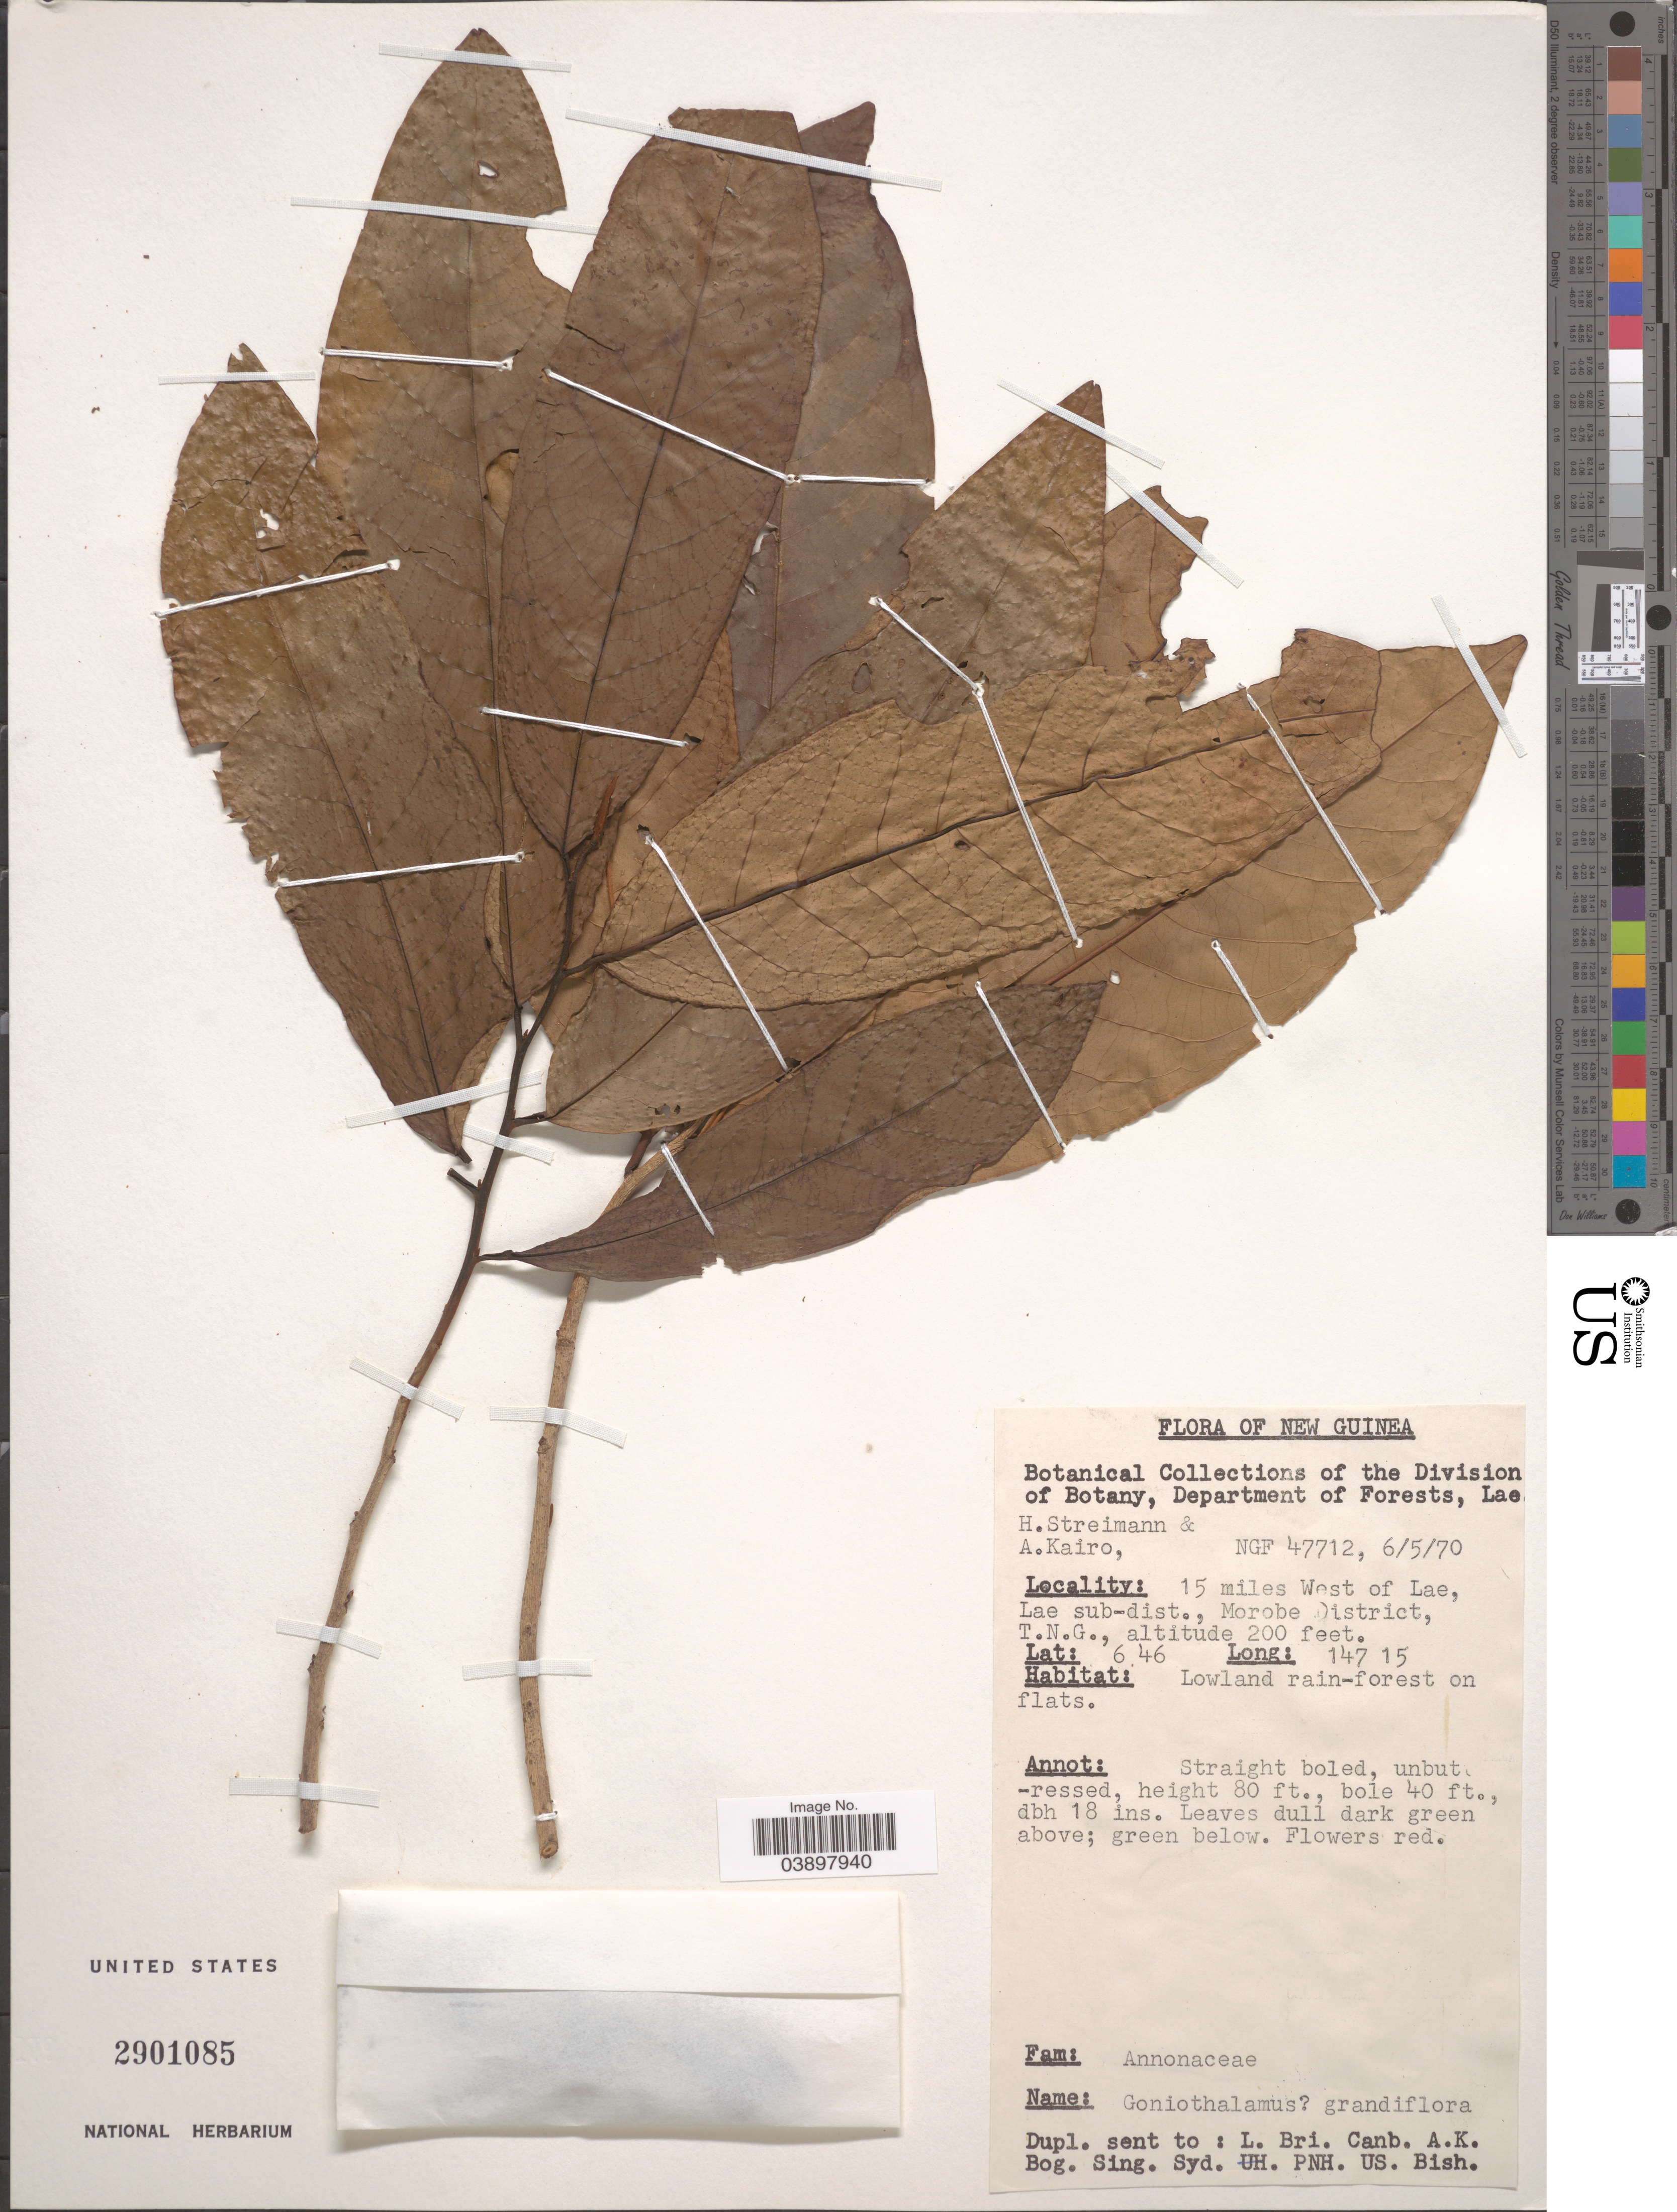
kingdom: Plantae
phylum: Tracheophyta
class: Magnoliopsida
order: Magnoliales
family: Annonaceae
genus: Goniothalamus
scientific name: Goniothalamus grandiflorus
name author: Boerl.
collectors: H. Streimann & A. Kairo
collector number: NGF 47712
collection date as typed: Transcribed d/m/y: 6/5/70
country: Papua New Guinea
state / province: Morobe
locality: New Guinea. 15 miles West of Lae, Lae sub-dist., Morobe District, T.N.G. On flats.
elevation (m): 61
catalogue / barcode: US 2901085